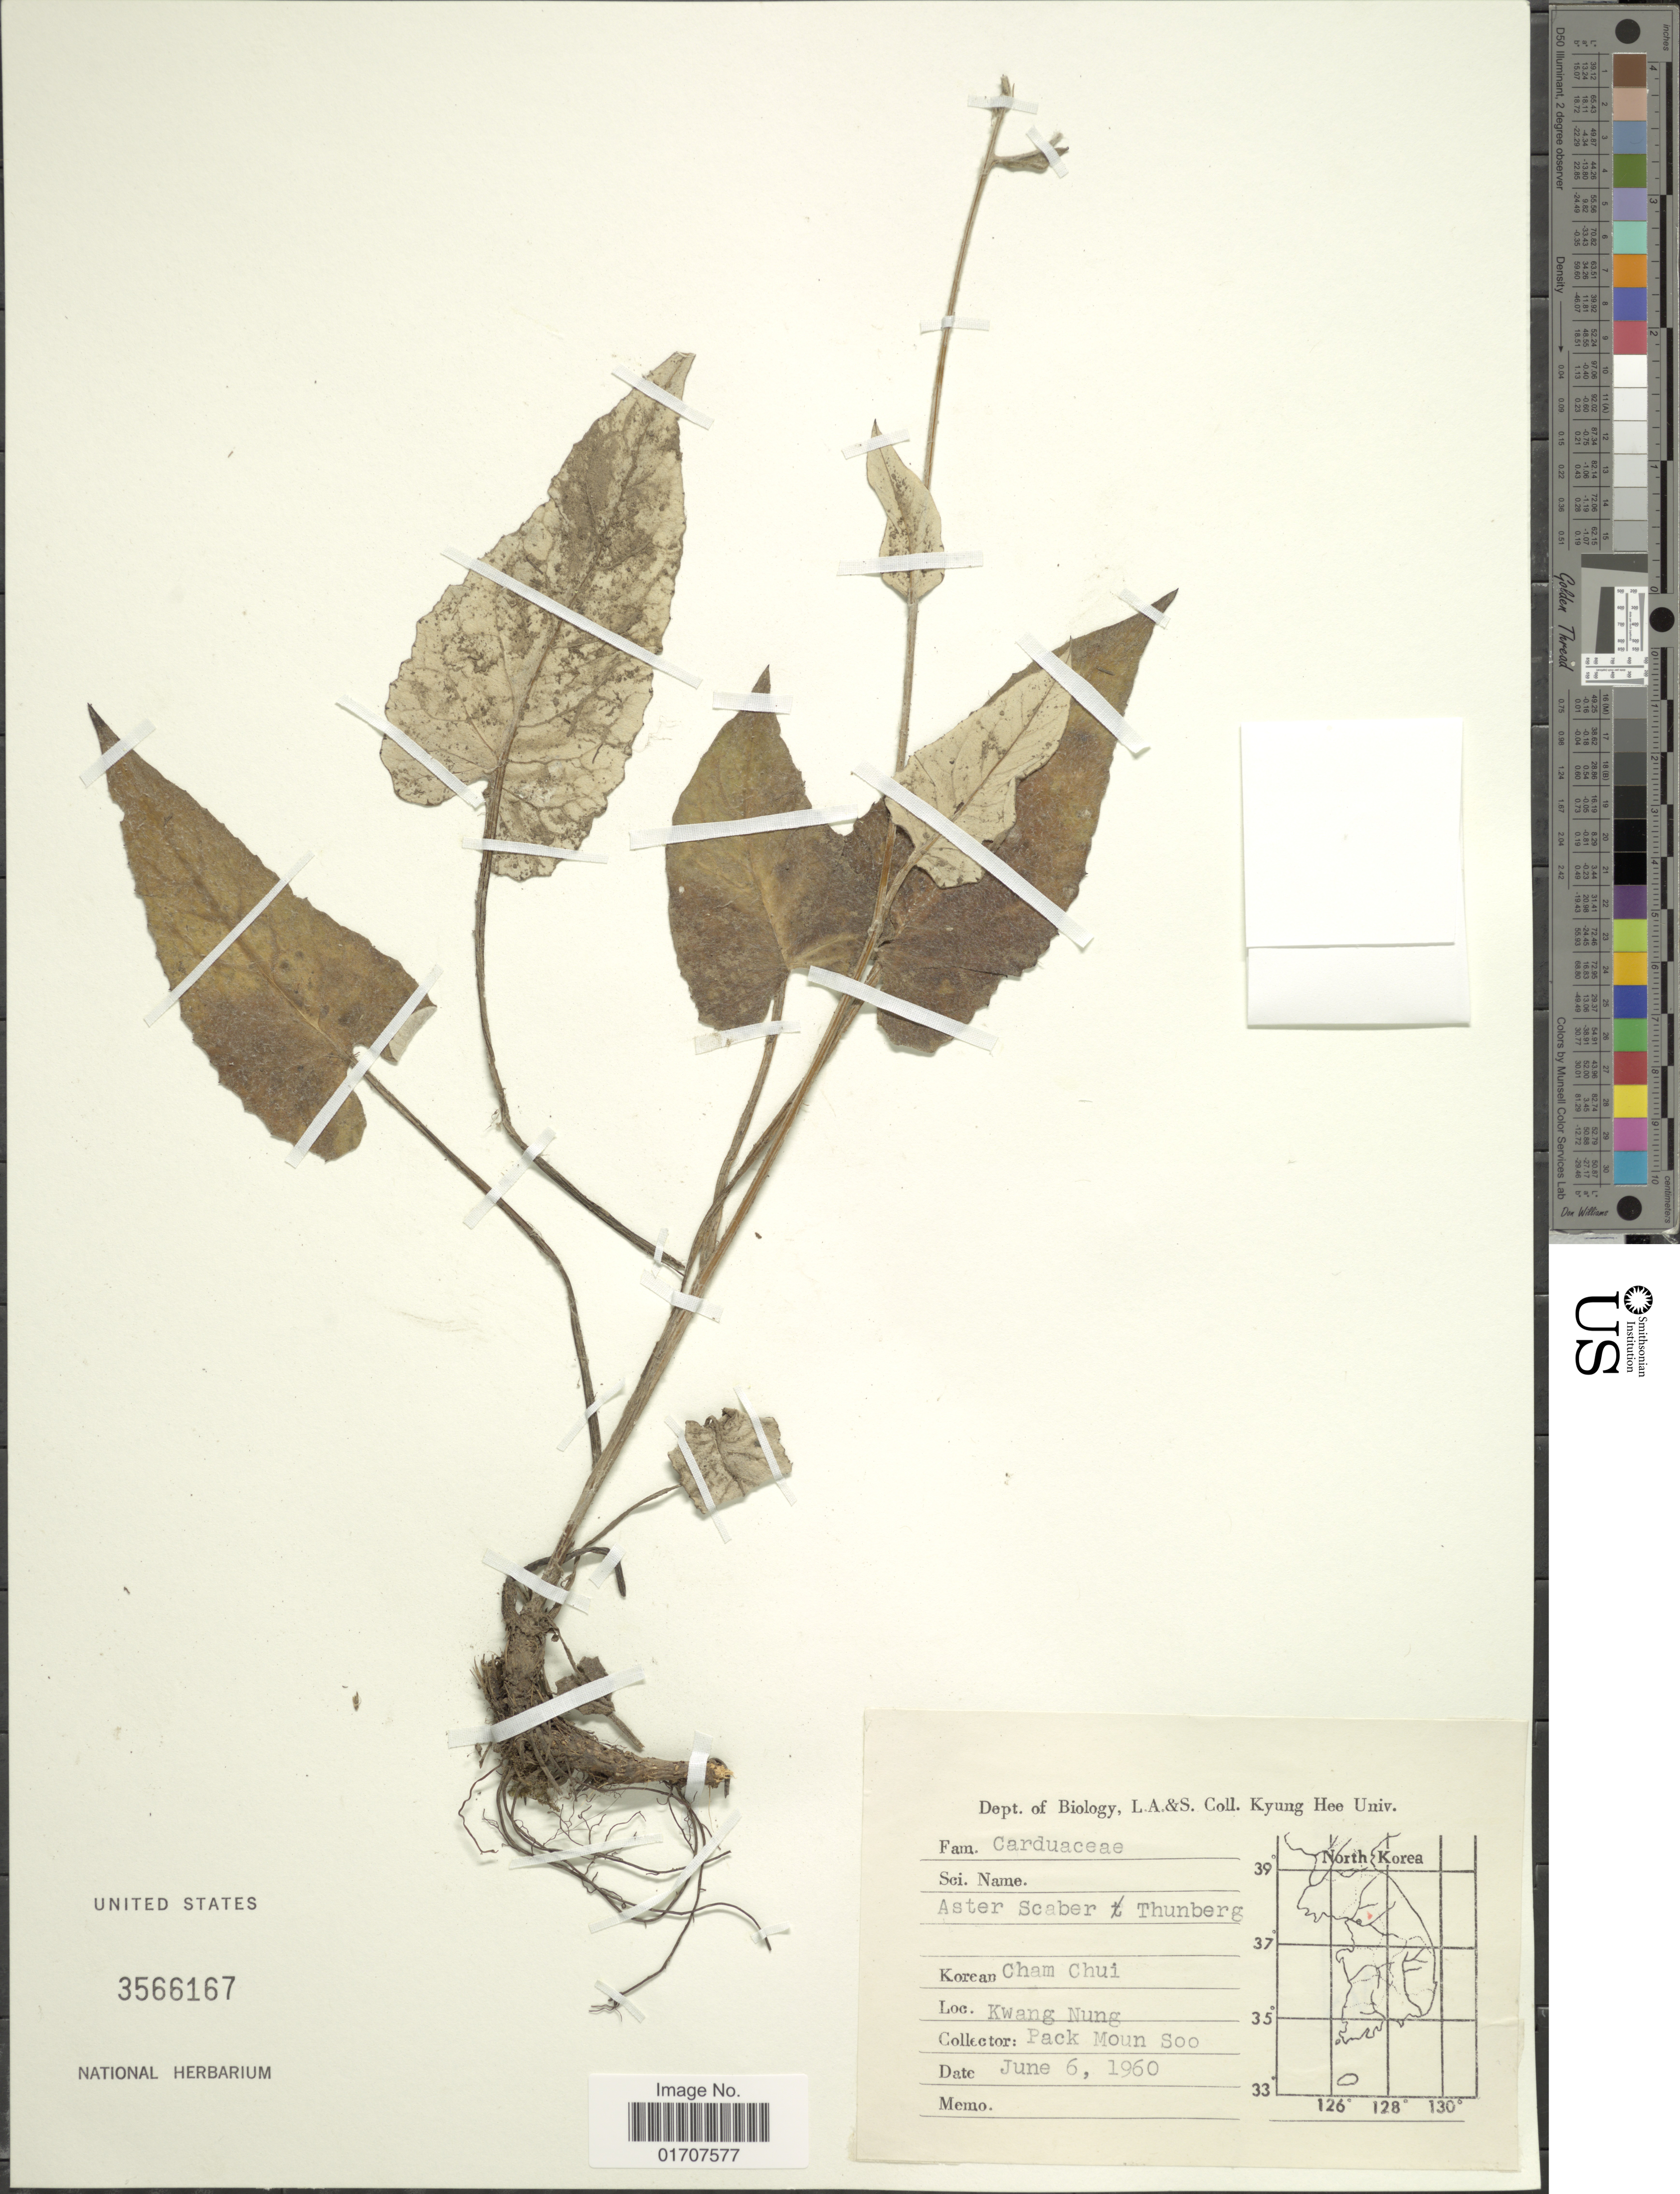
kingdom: Plantae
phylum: Tracheophyta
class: Magnoliopsida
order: Asterales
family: Asteraceae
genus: Doellingeria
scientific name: Doellingeria scaber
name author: (Thunb.) Nees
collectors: B. Soo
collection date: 1960-06-06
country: South Korea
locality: Kwang Nung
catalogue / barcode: US 3566167